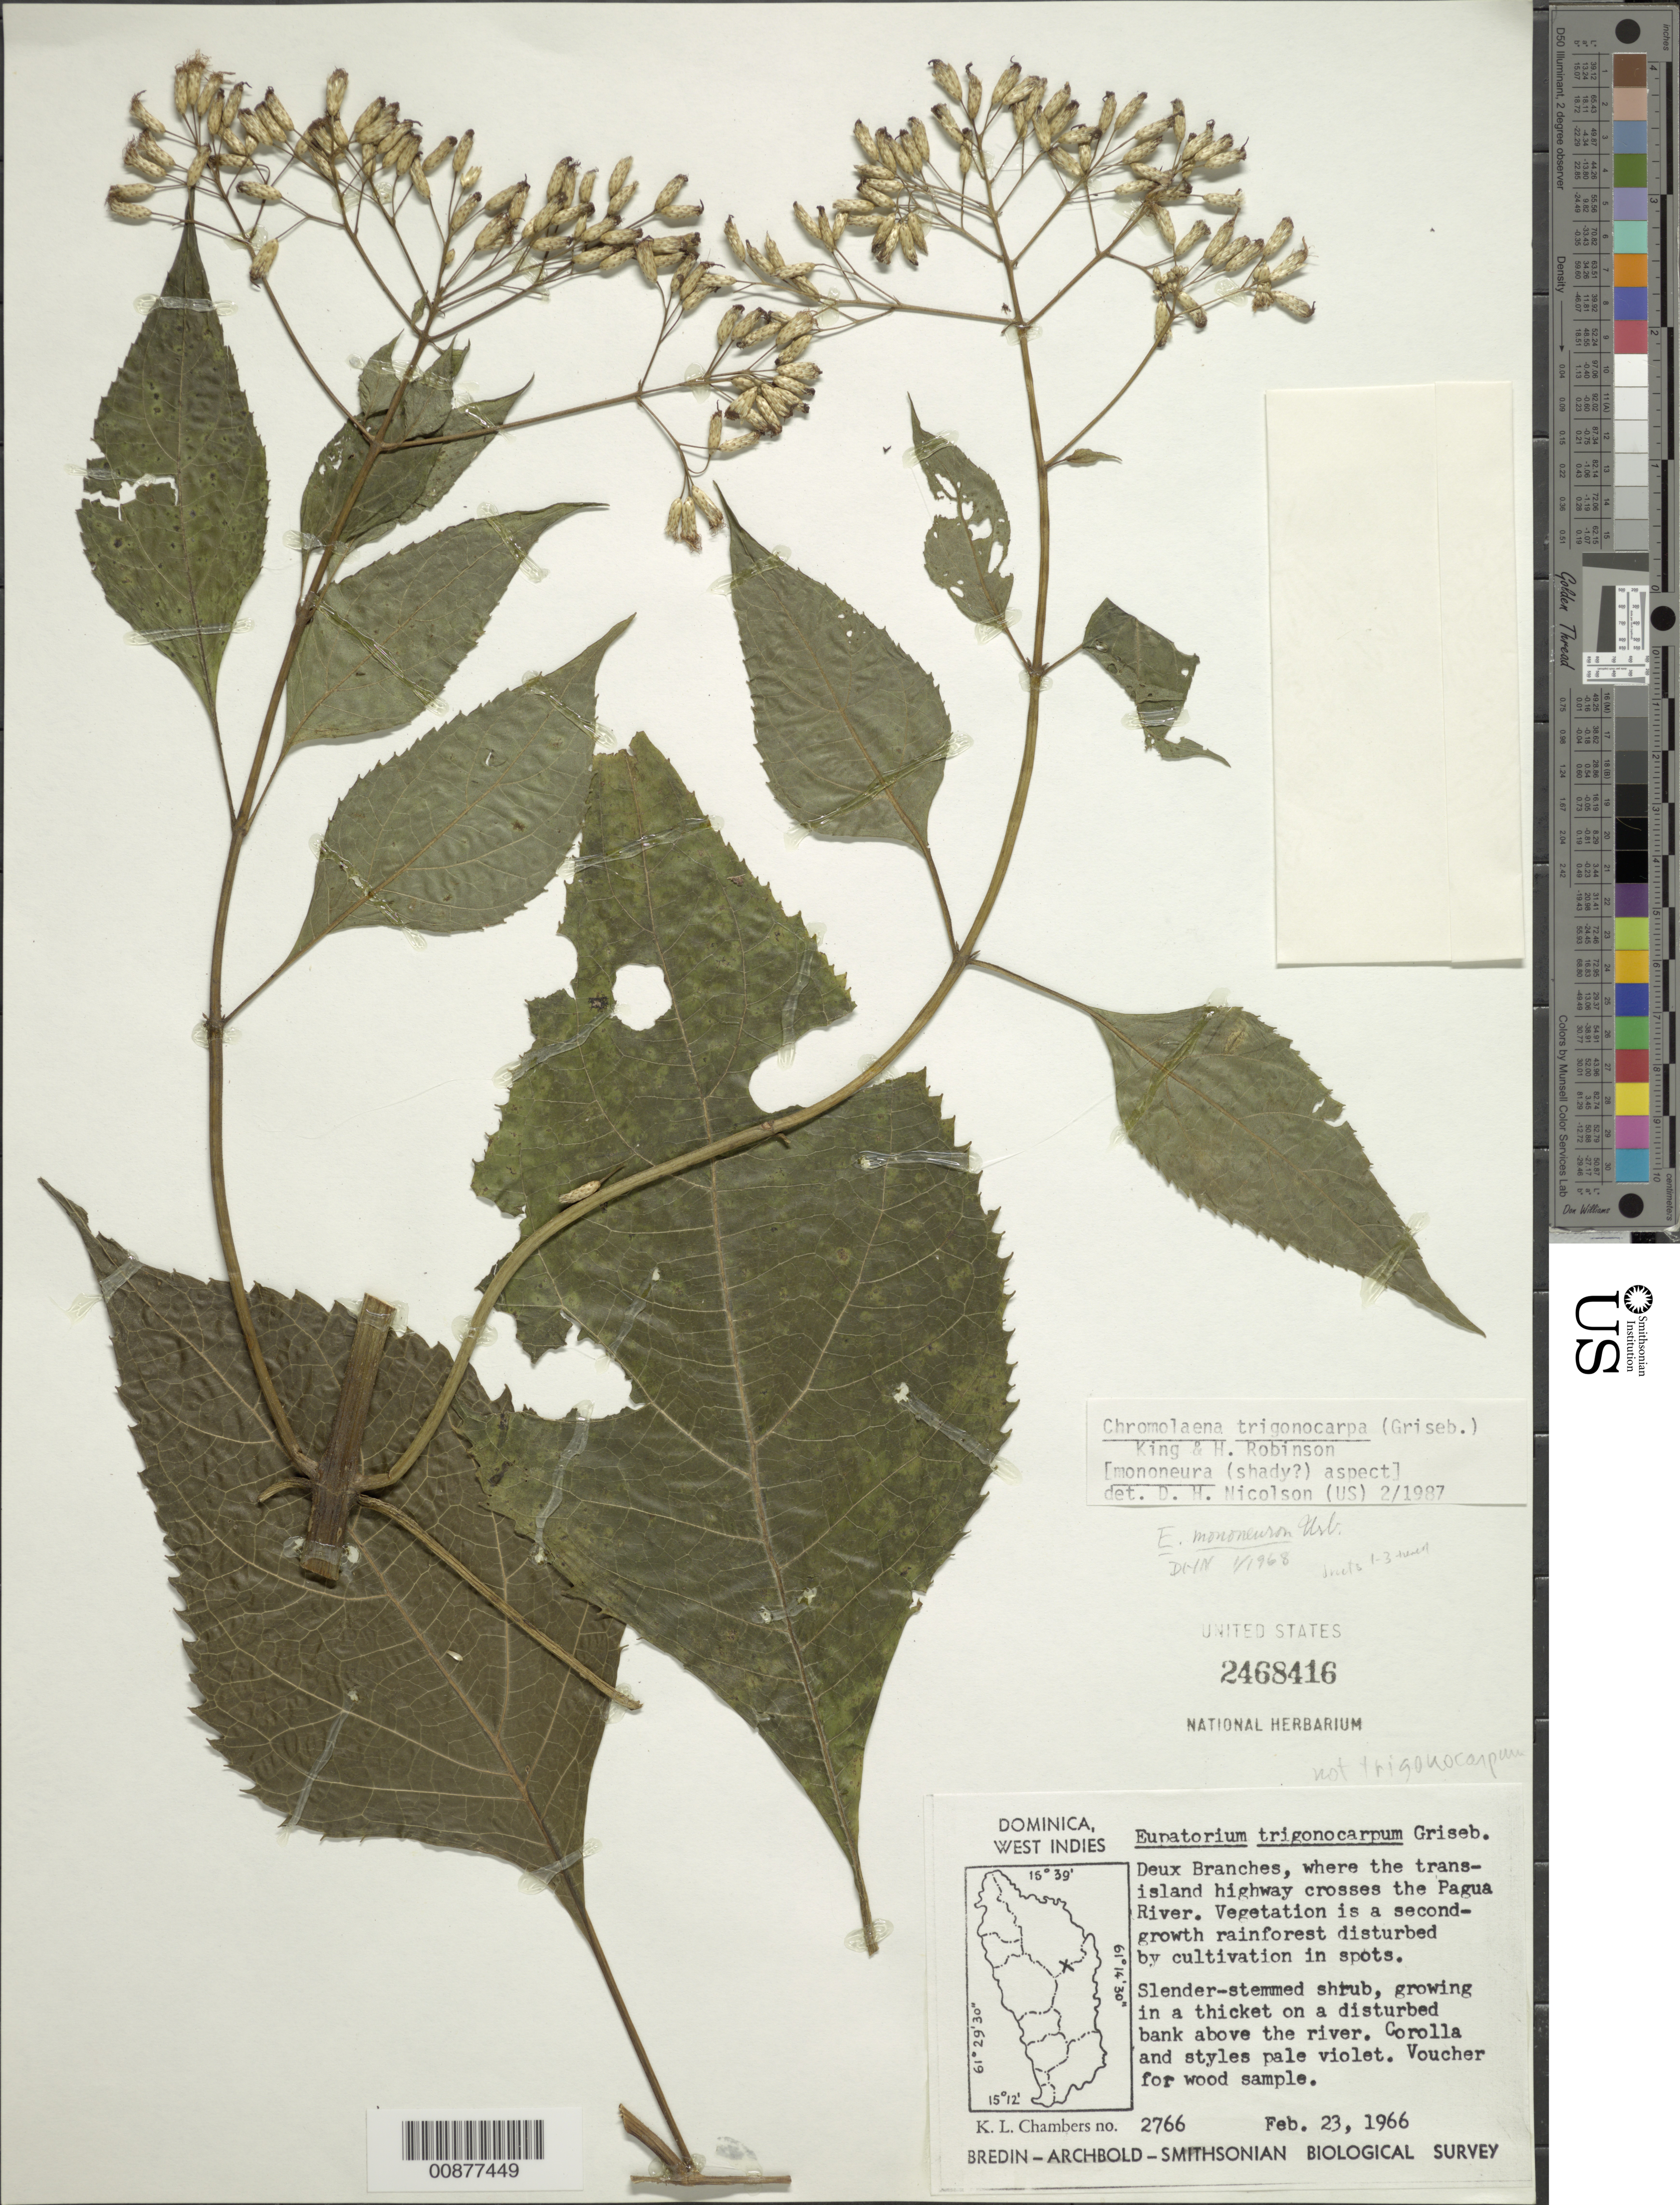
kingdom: Plantae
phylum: Tracheophyta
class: Magnoliopsida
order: Asterales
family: Asteraceae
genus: Chromolaena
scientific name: Chromolaena trigonocarpa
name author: (Griseb.) R.M. King & H. Rob.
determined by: Nicolson, Dan H.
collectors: K. L. Chambers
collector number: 2766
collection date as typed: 23 Feb 1966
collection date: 1966-02-23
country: Dominica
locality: Deux Branches, where trans-island highway crosses the Pagua River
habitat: In thicket on a disturbed bank above river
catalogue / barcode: US 2468416